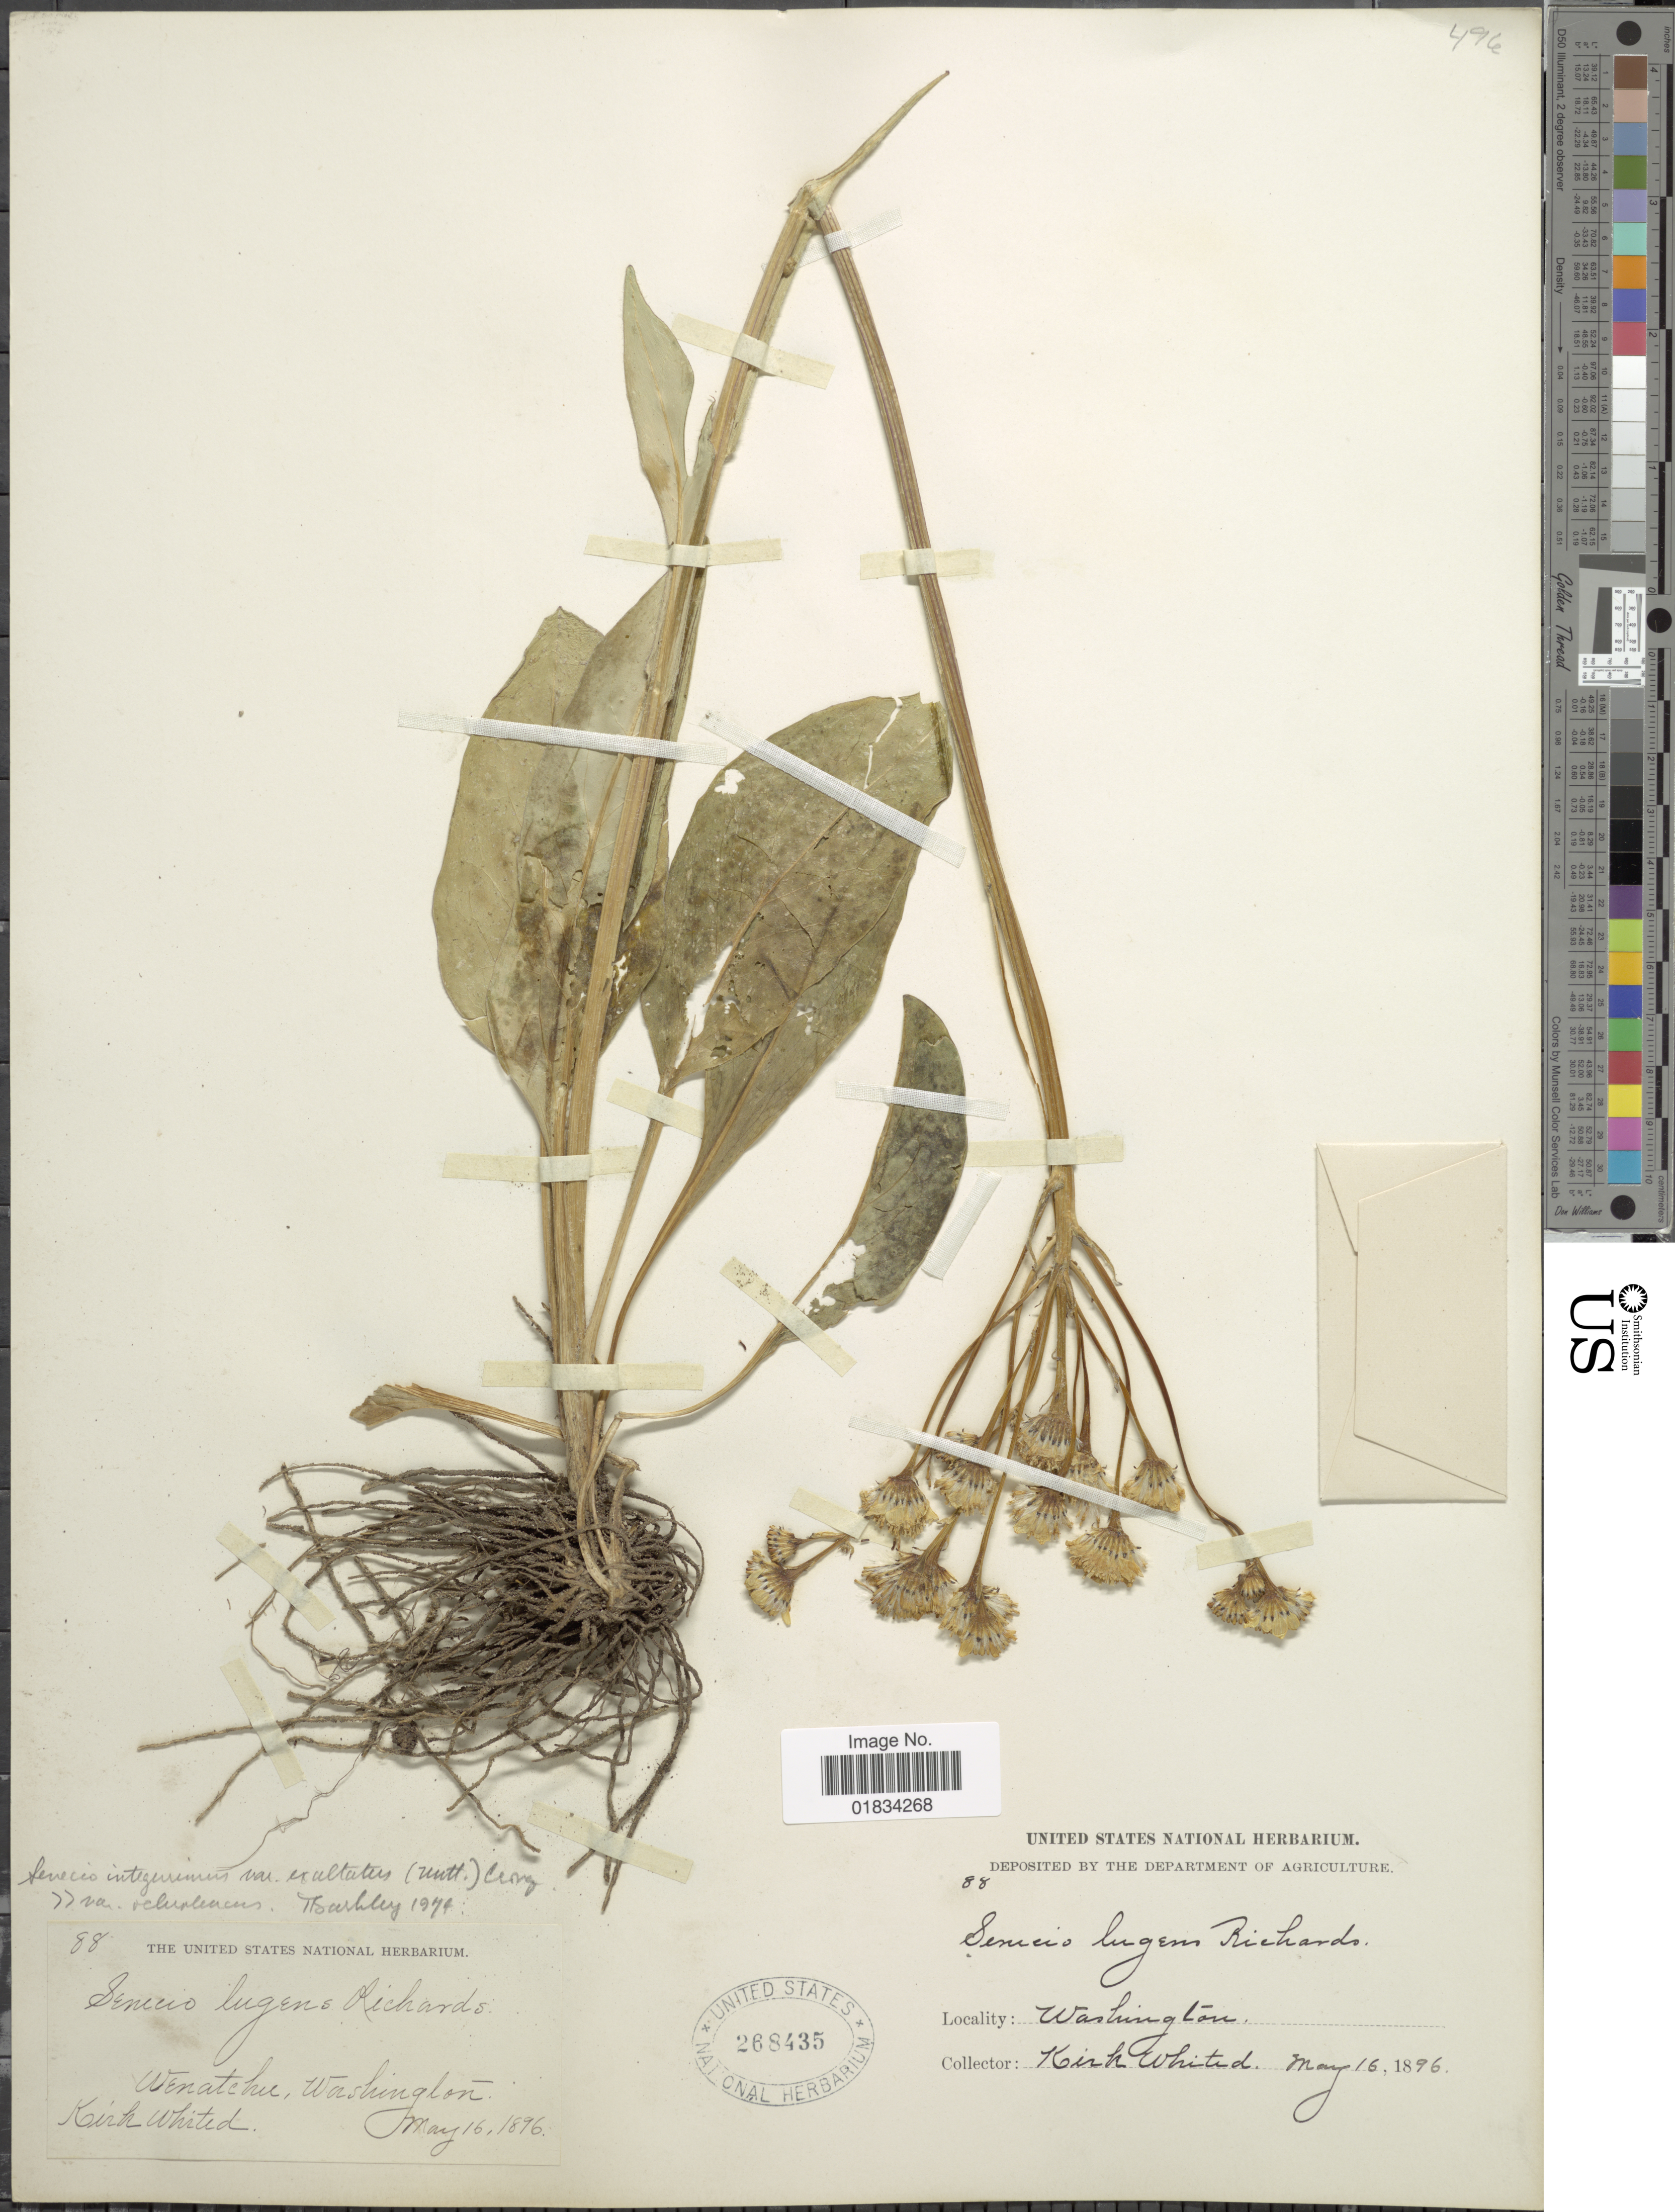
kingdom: Plantae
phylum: Tracheophyta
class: Magnoliopsida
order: Asterales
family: Asteraceae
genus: Senecio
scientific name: Senecio integerrimus var. exaltatus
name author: (Nutt.) Cronq.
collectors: K. Whited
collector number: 88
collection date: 1896-05-16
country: United States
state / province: Washington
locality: Wenatchu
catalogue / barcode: US 268435